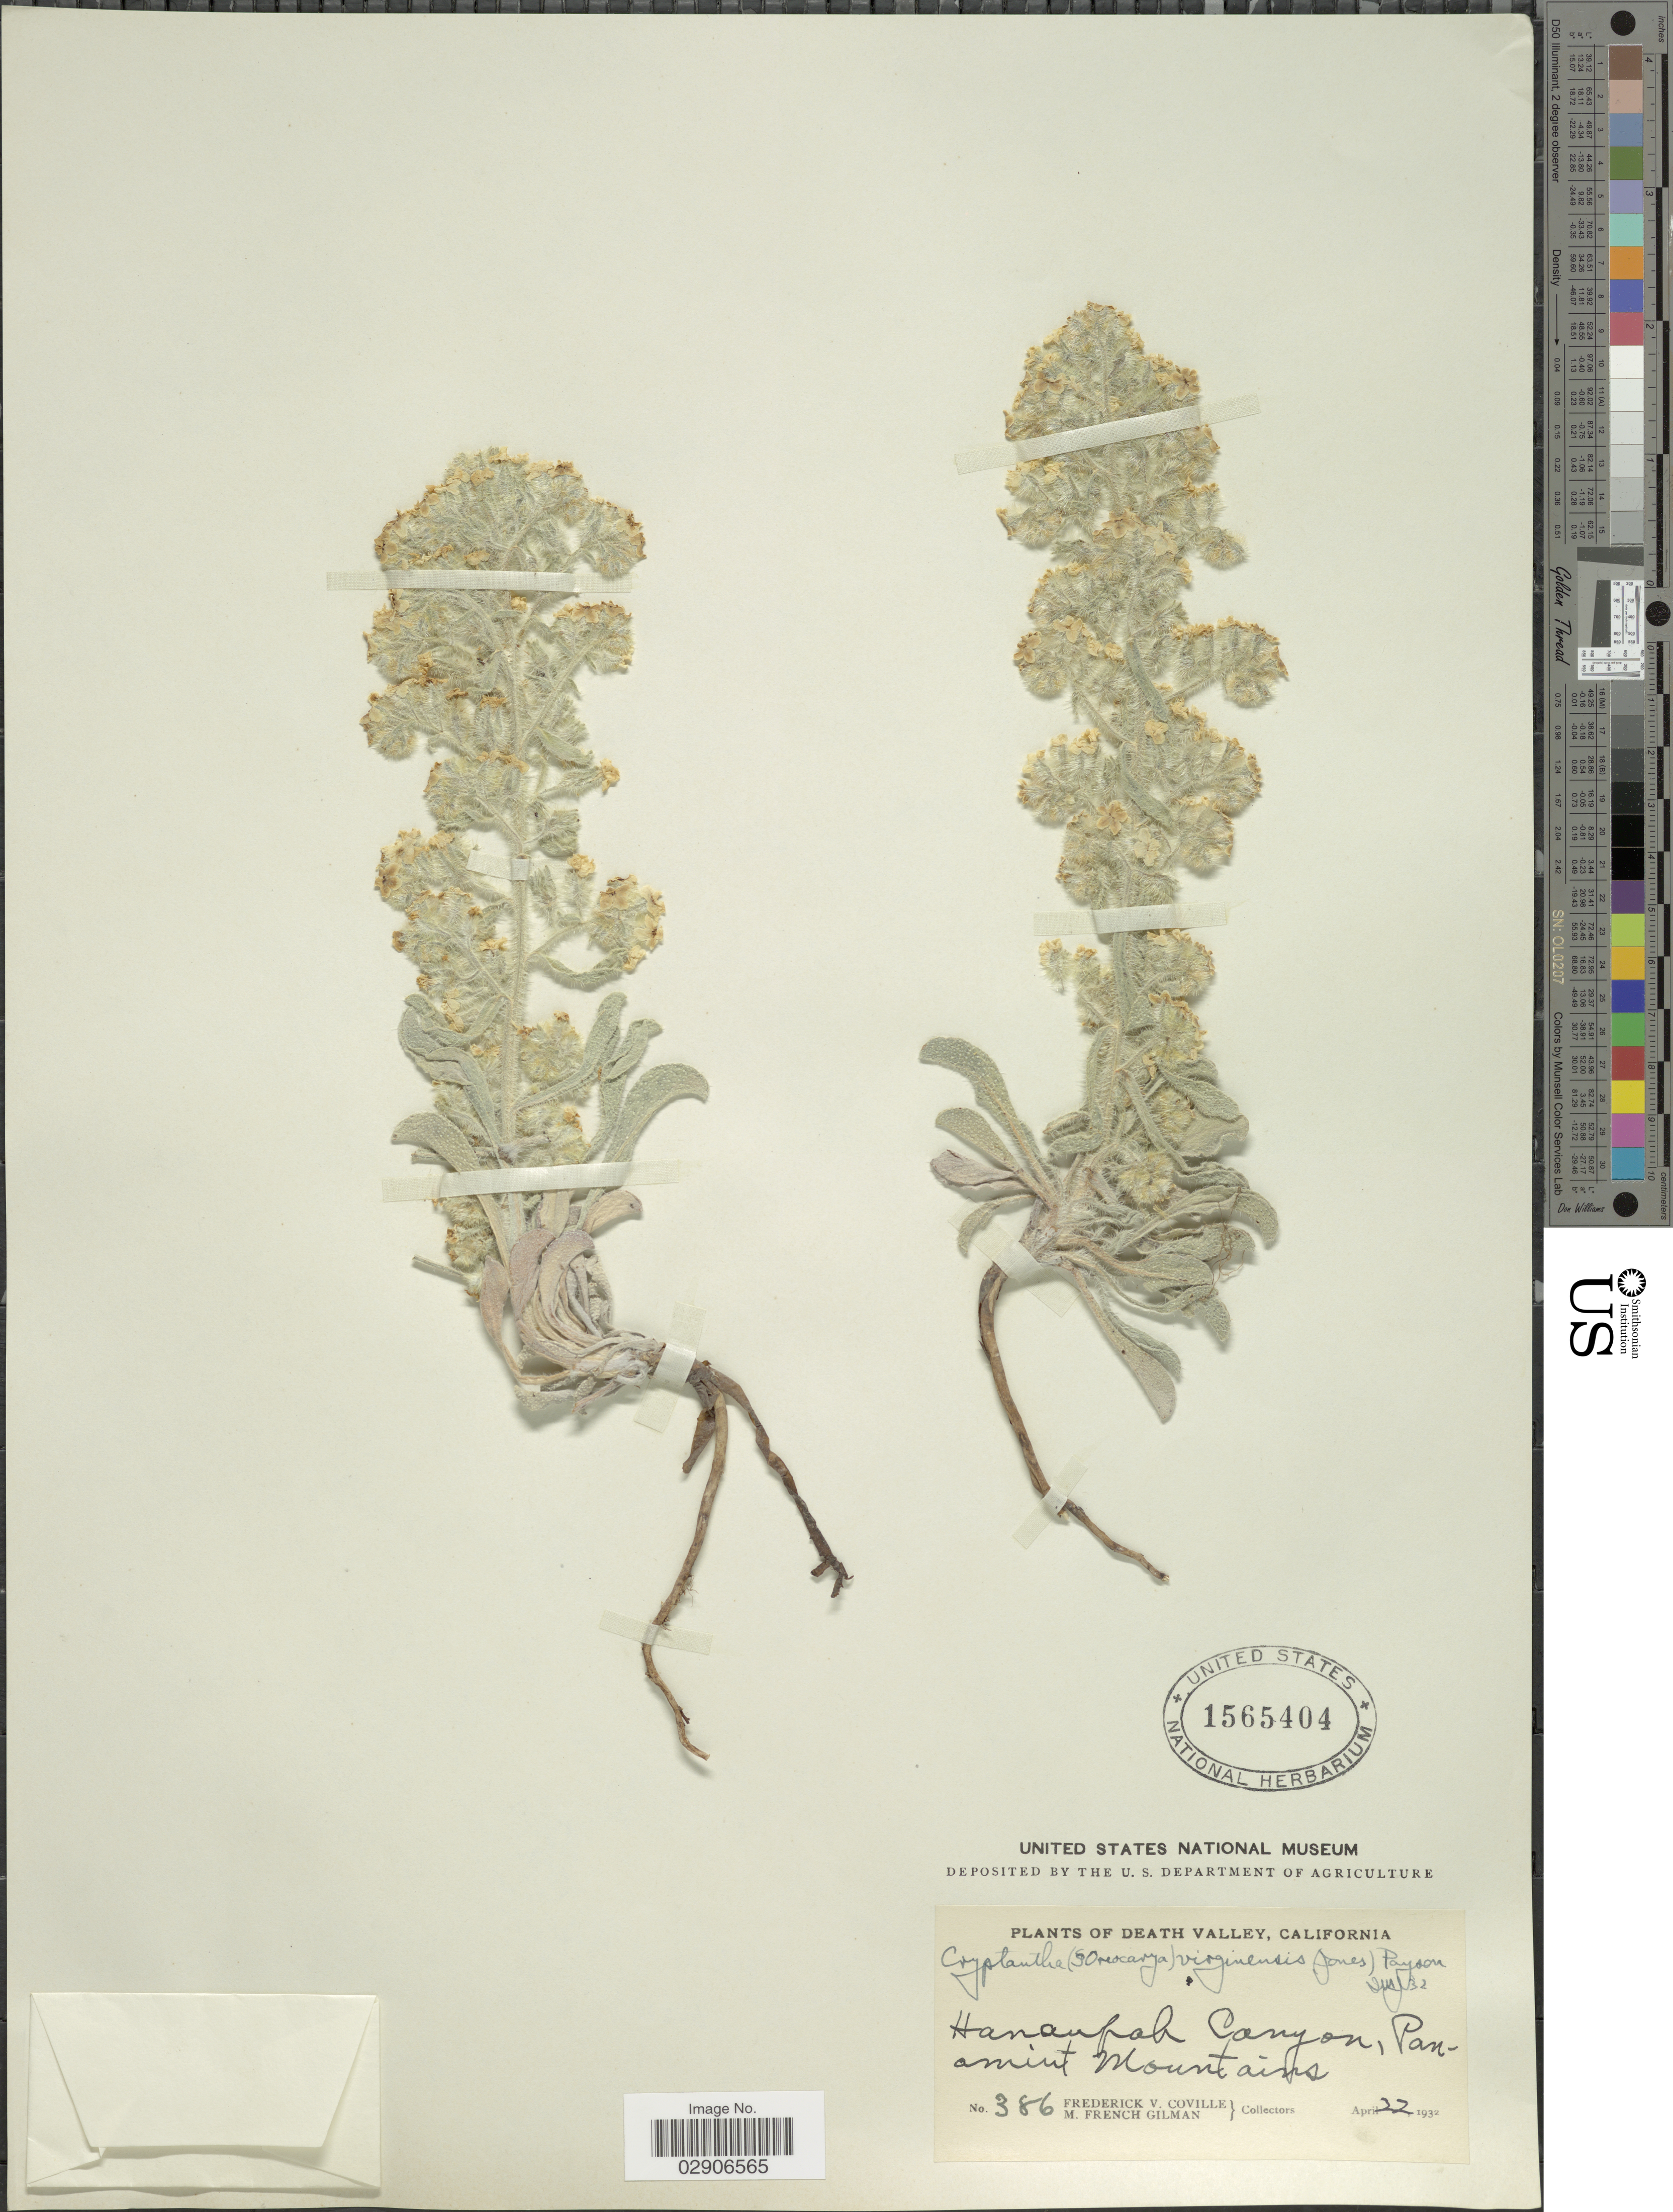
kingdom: Plantae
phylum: Tracheophyta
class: Magnoliopsida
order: Boraginales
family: Boraginaceae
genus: Oreocarya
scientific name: Oreocarya virginensis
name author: (M.E. Jones) J.F. Macbr.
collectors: F. V. Coville & M. F. Gilman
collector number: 386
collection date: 1932-04-22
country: United States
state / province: California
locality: Hanaupah Canyon, Panamint Mountains. Death Valley. California.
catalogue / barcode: US 1565404